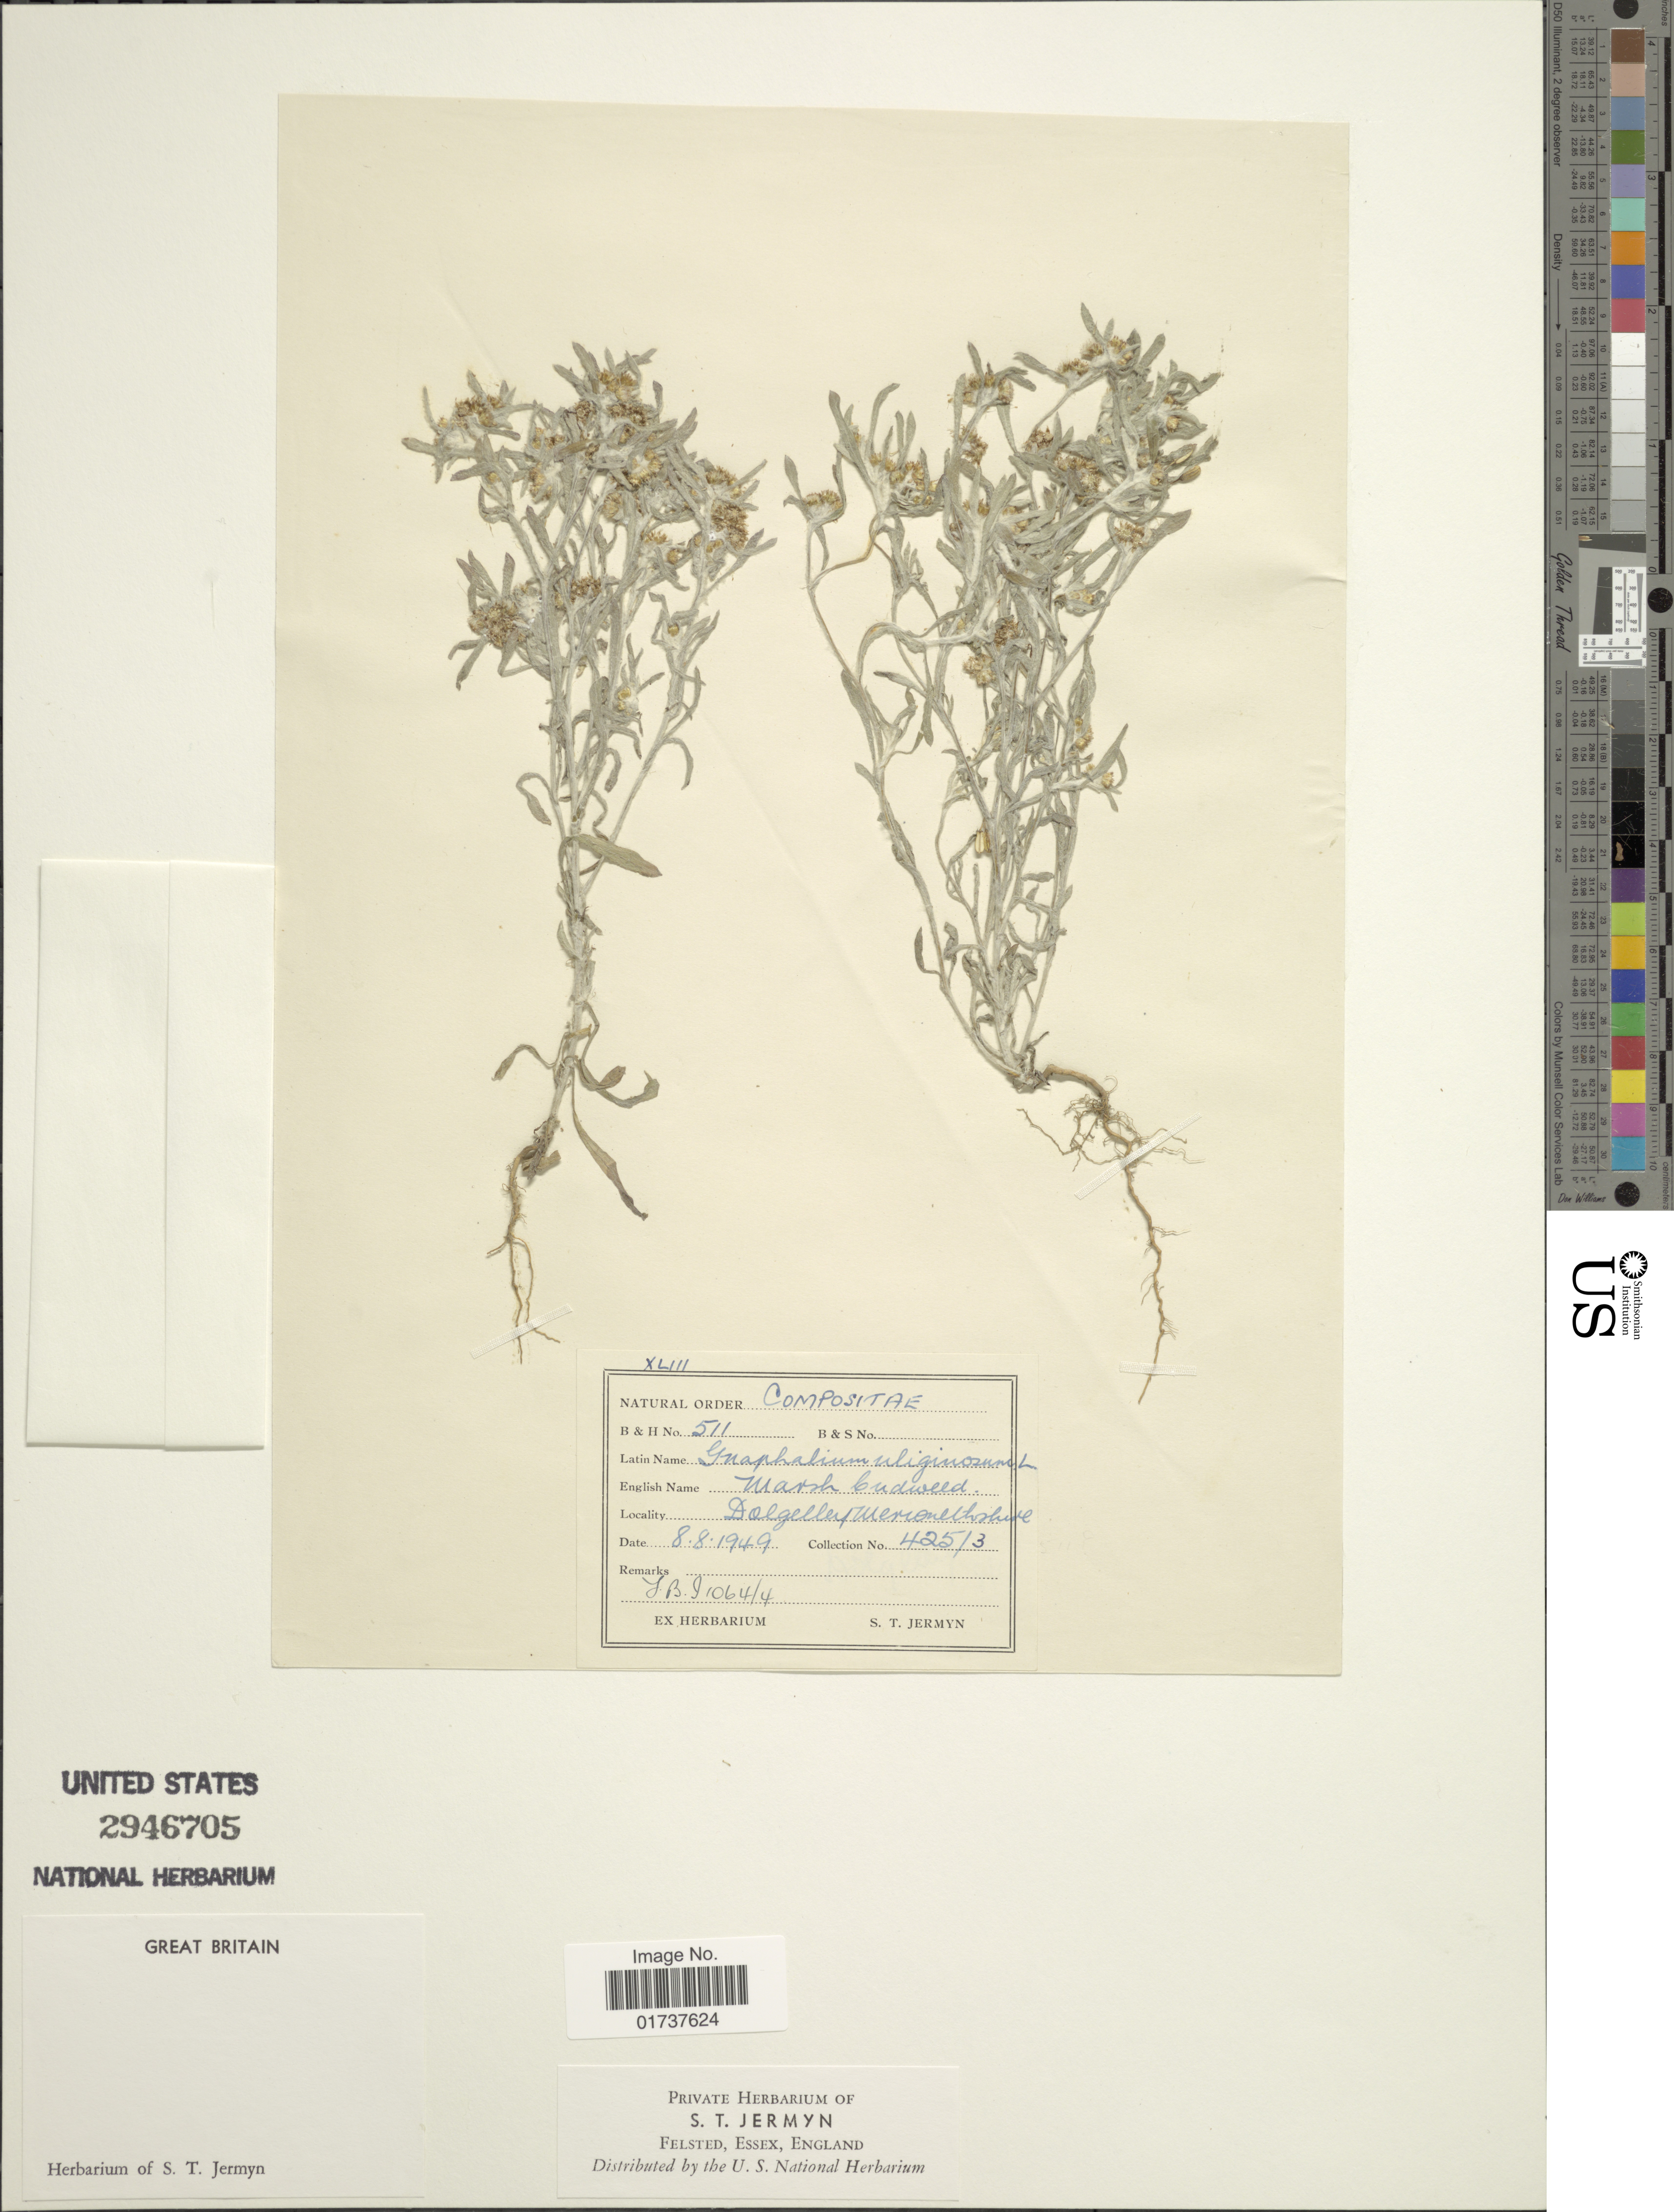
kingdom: Plantae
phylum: Tracheophyta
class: Magnoliopsida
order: Asterales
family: Asteraceae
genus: Gnaphalium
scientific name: Gnaphalium uliginosum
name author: L.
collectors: ex herb. S. T. Jermyn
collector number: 425/3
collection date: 1949-08-08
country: United Kingdom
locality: Dolgellau Merionethshire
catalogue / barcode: US 2946705